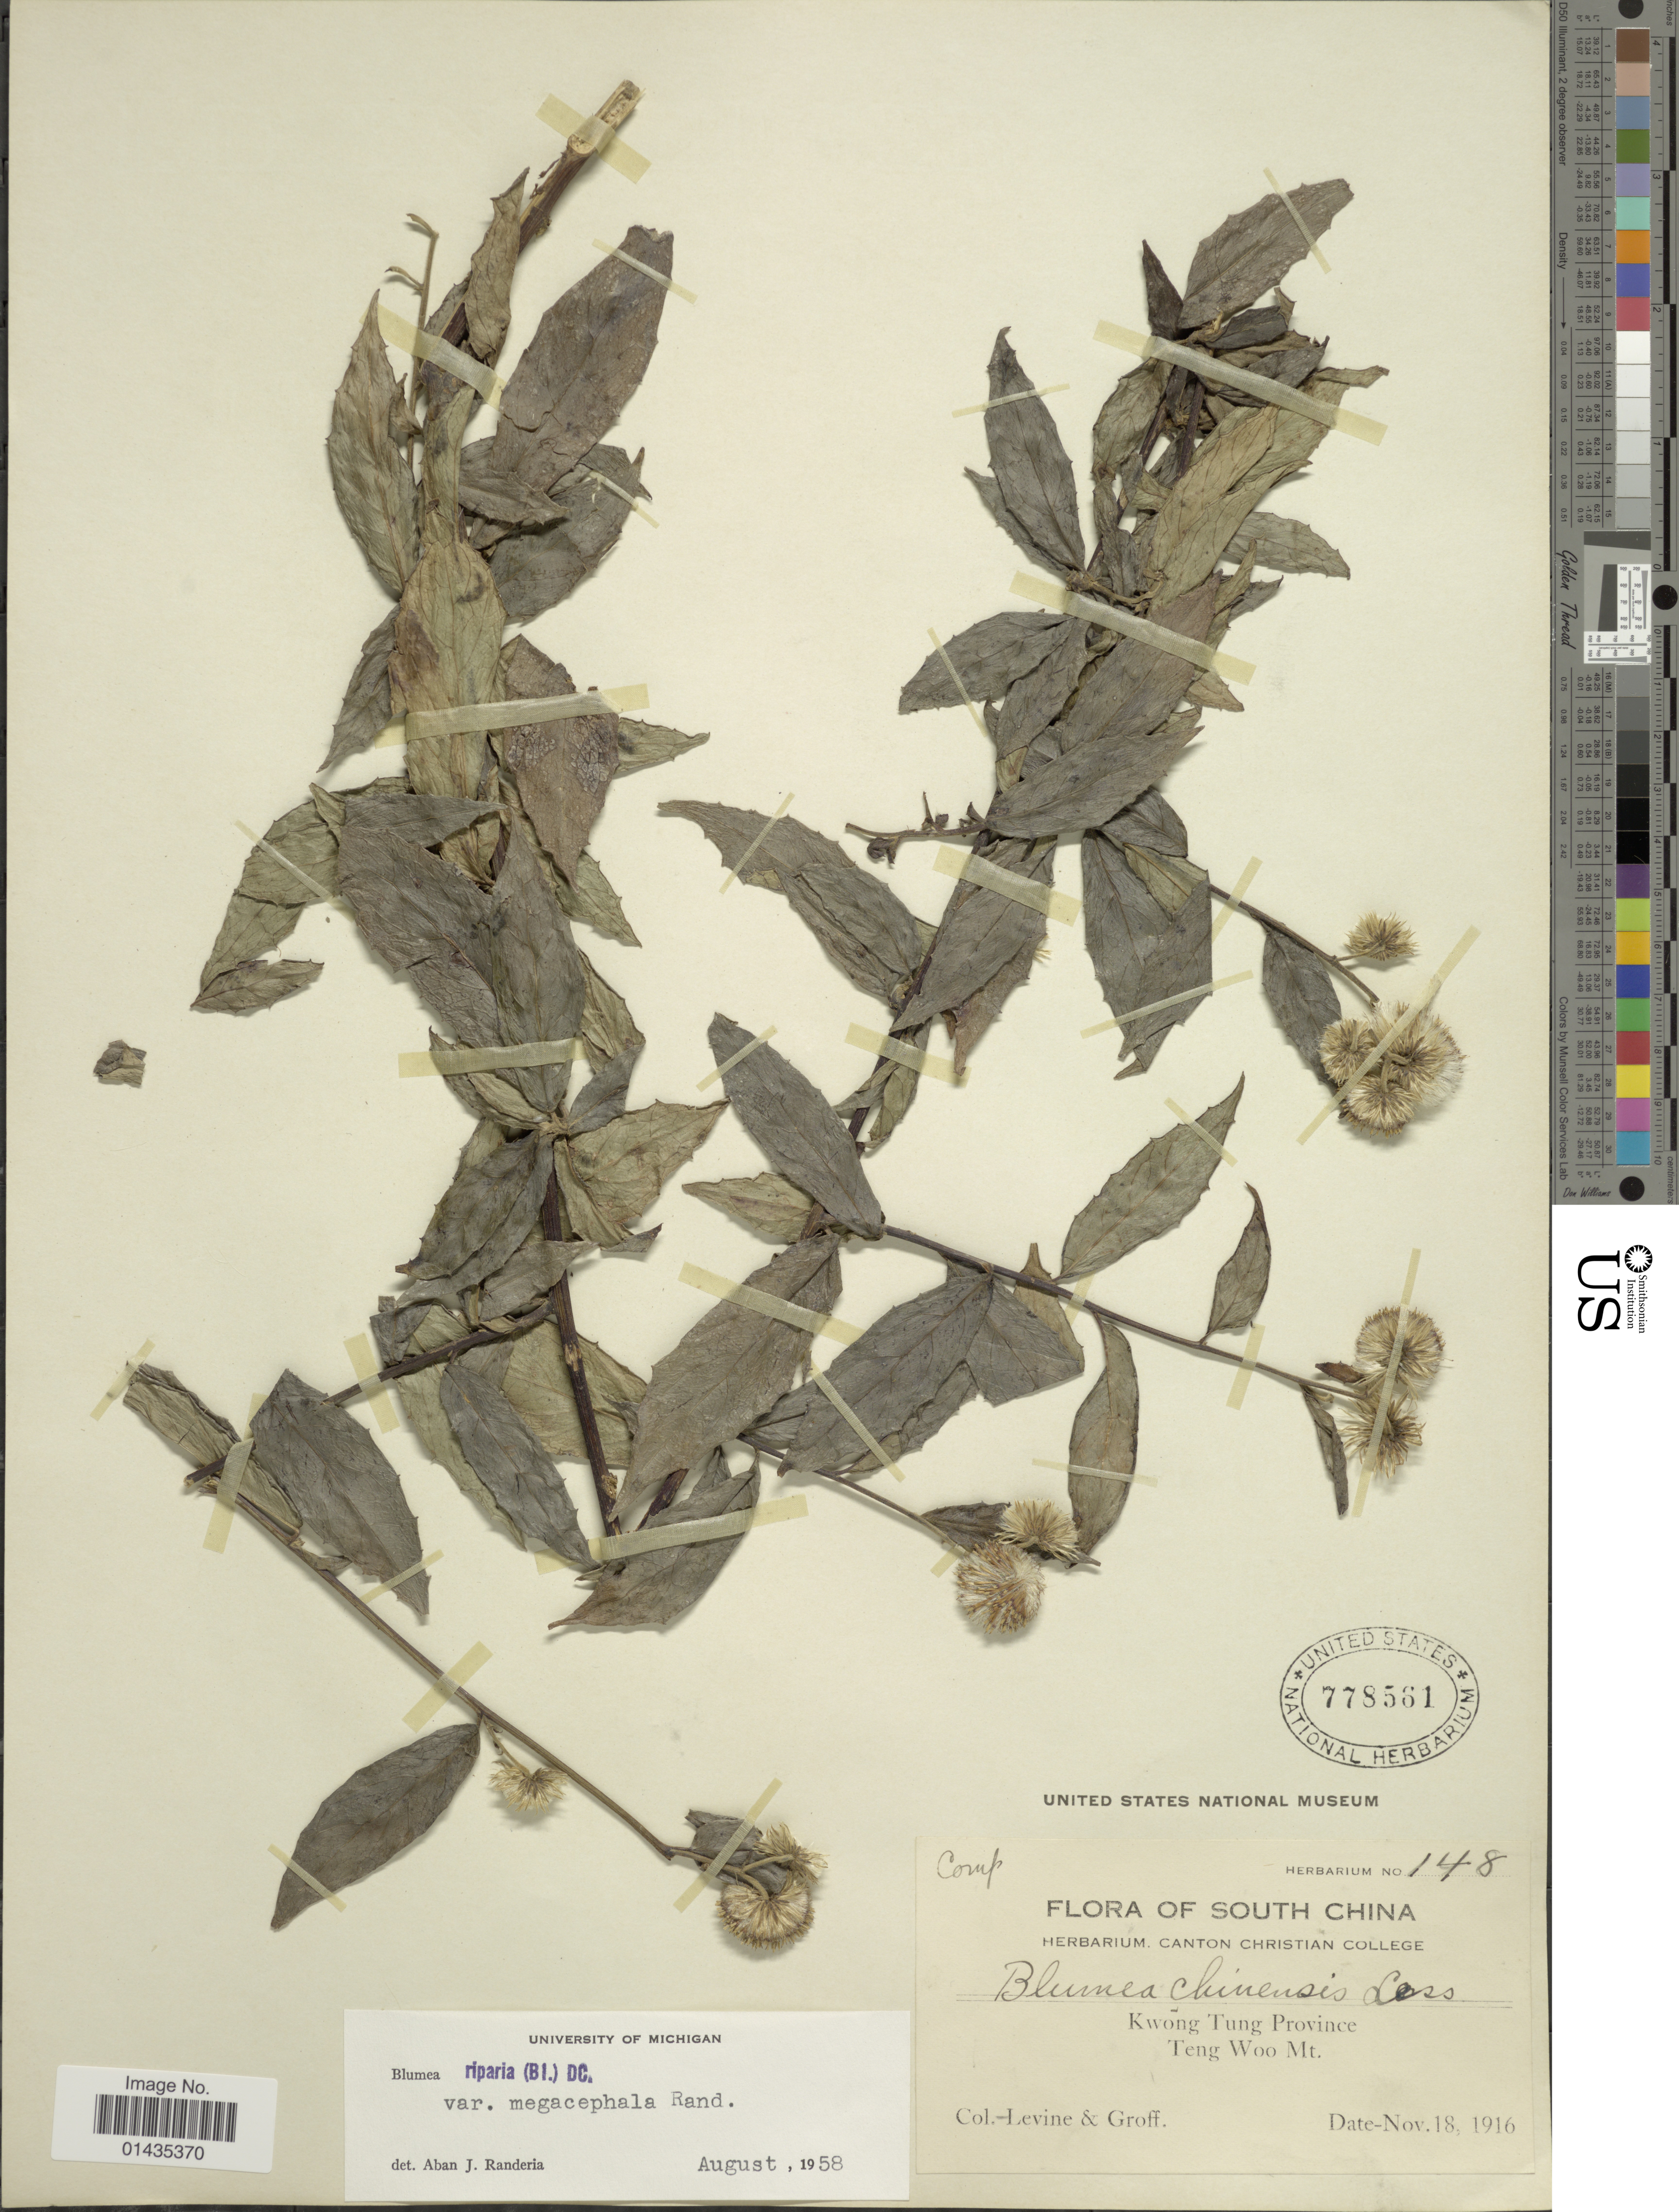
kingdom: Plantae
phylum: Tracheophyta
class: Magnoliopsida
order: Asterales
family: Asteraceae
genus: Blumea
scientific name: Blumea riparia var. megacephala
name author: Randeria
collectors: -. Levine & -- Groff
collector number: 148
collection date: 1916-11-18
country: China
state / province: Guangdong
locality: South China, Kwong Tung Province, Teng Woo Mt.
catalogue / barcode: US 778561